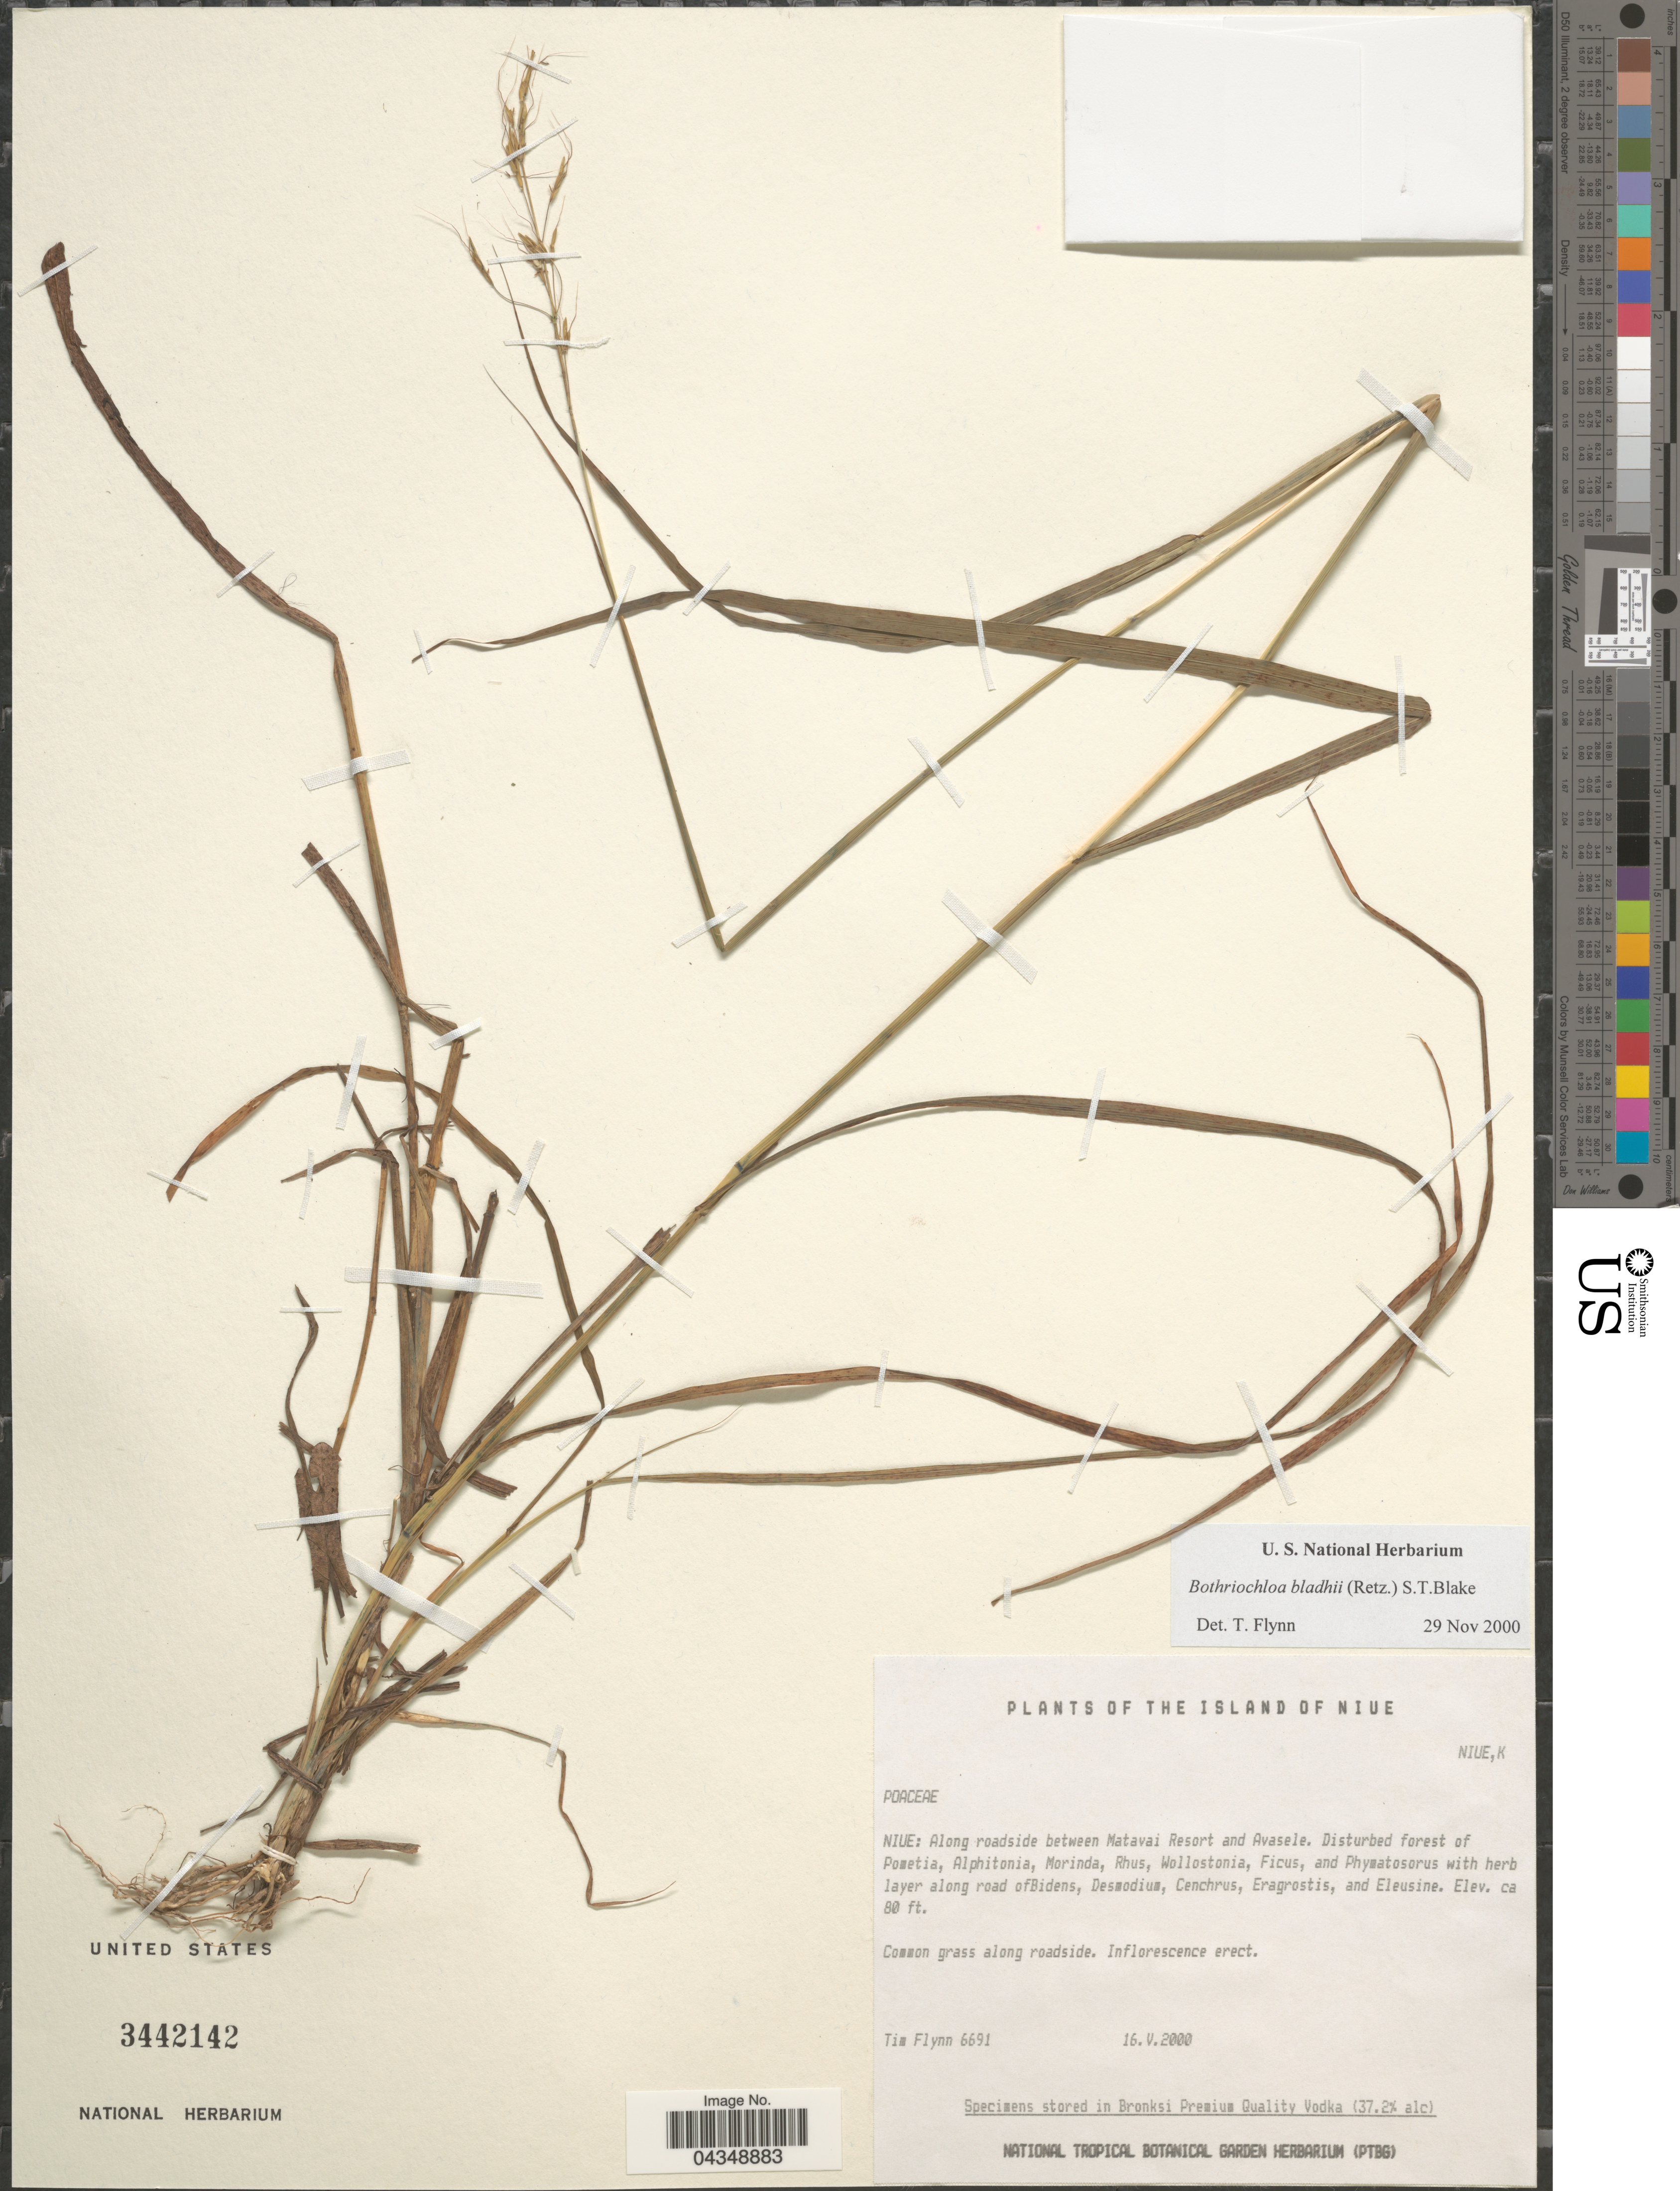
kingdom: Plantae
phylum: Tracheophyta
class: Liliopsida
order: Poales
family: Poaceae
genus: Bothriochloa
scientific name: Bothriochloa bladhii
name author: (Retz.) S.T. Blake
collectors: T. Flynn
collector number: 6691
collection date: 2000-05-16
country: Niue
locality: The Island of Niue. Niue: Along roadside between Matavai Resort and Avasele.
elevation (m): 24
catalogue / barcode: US 3442142